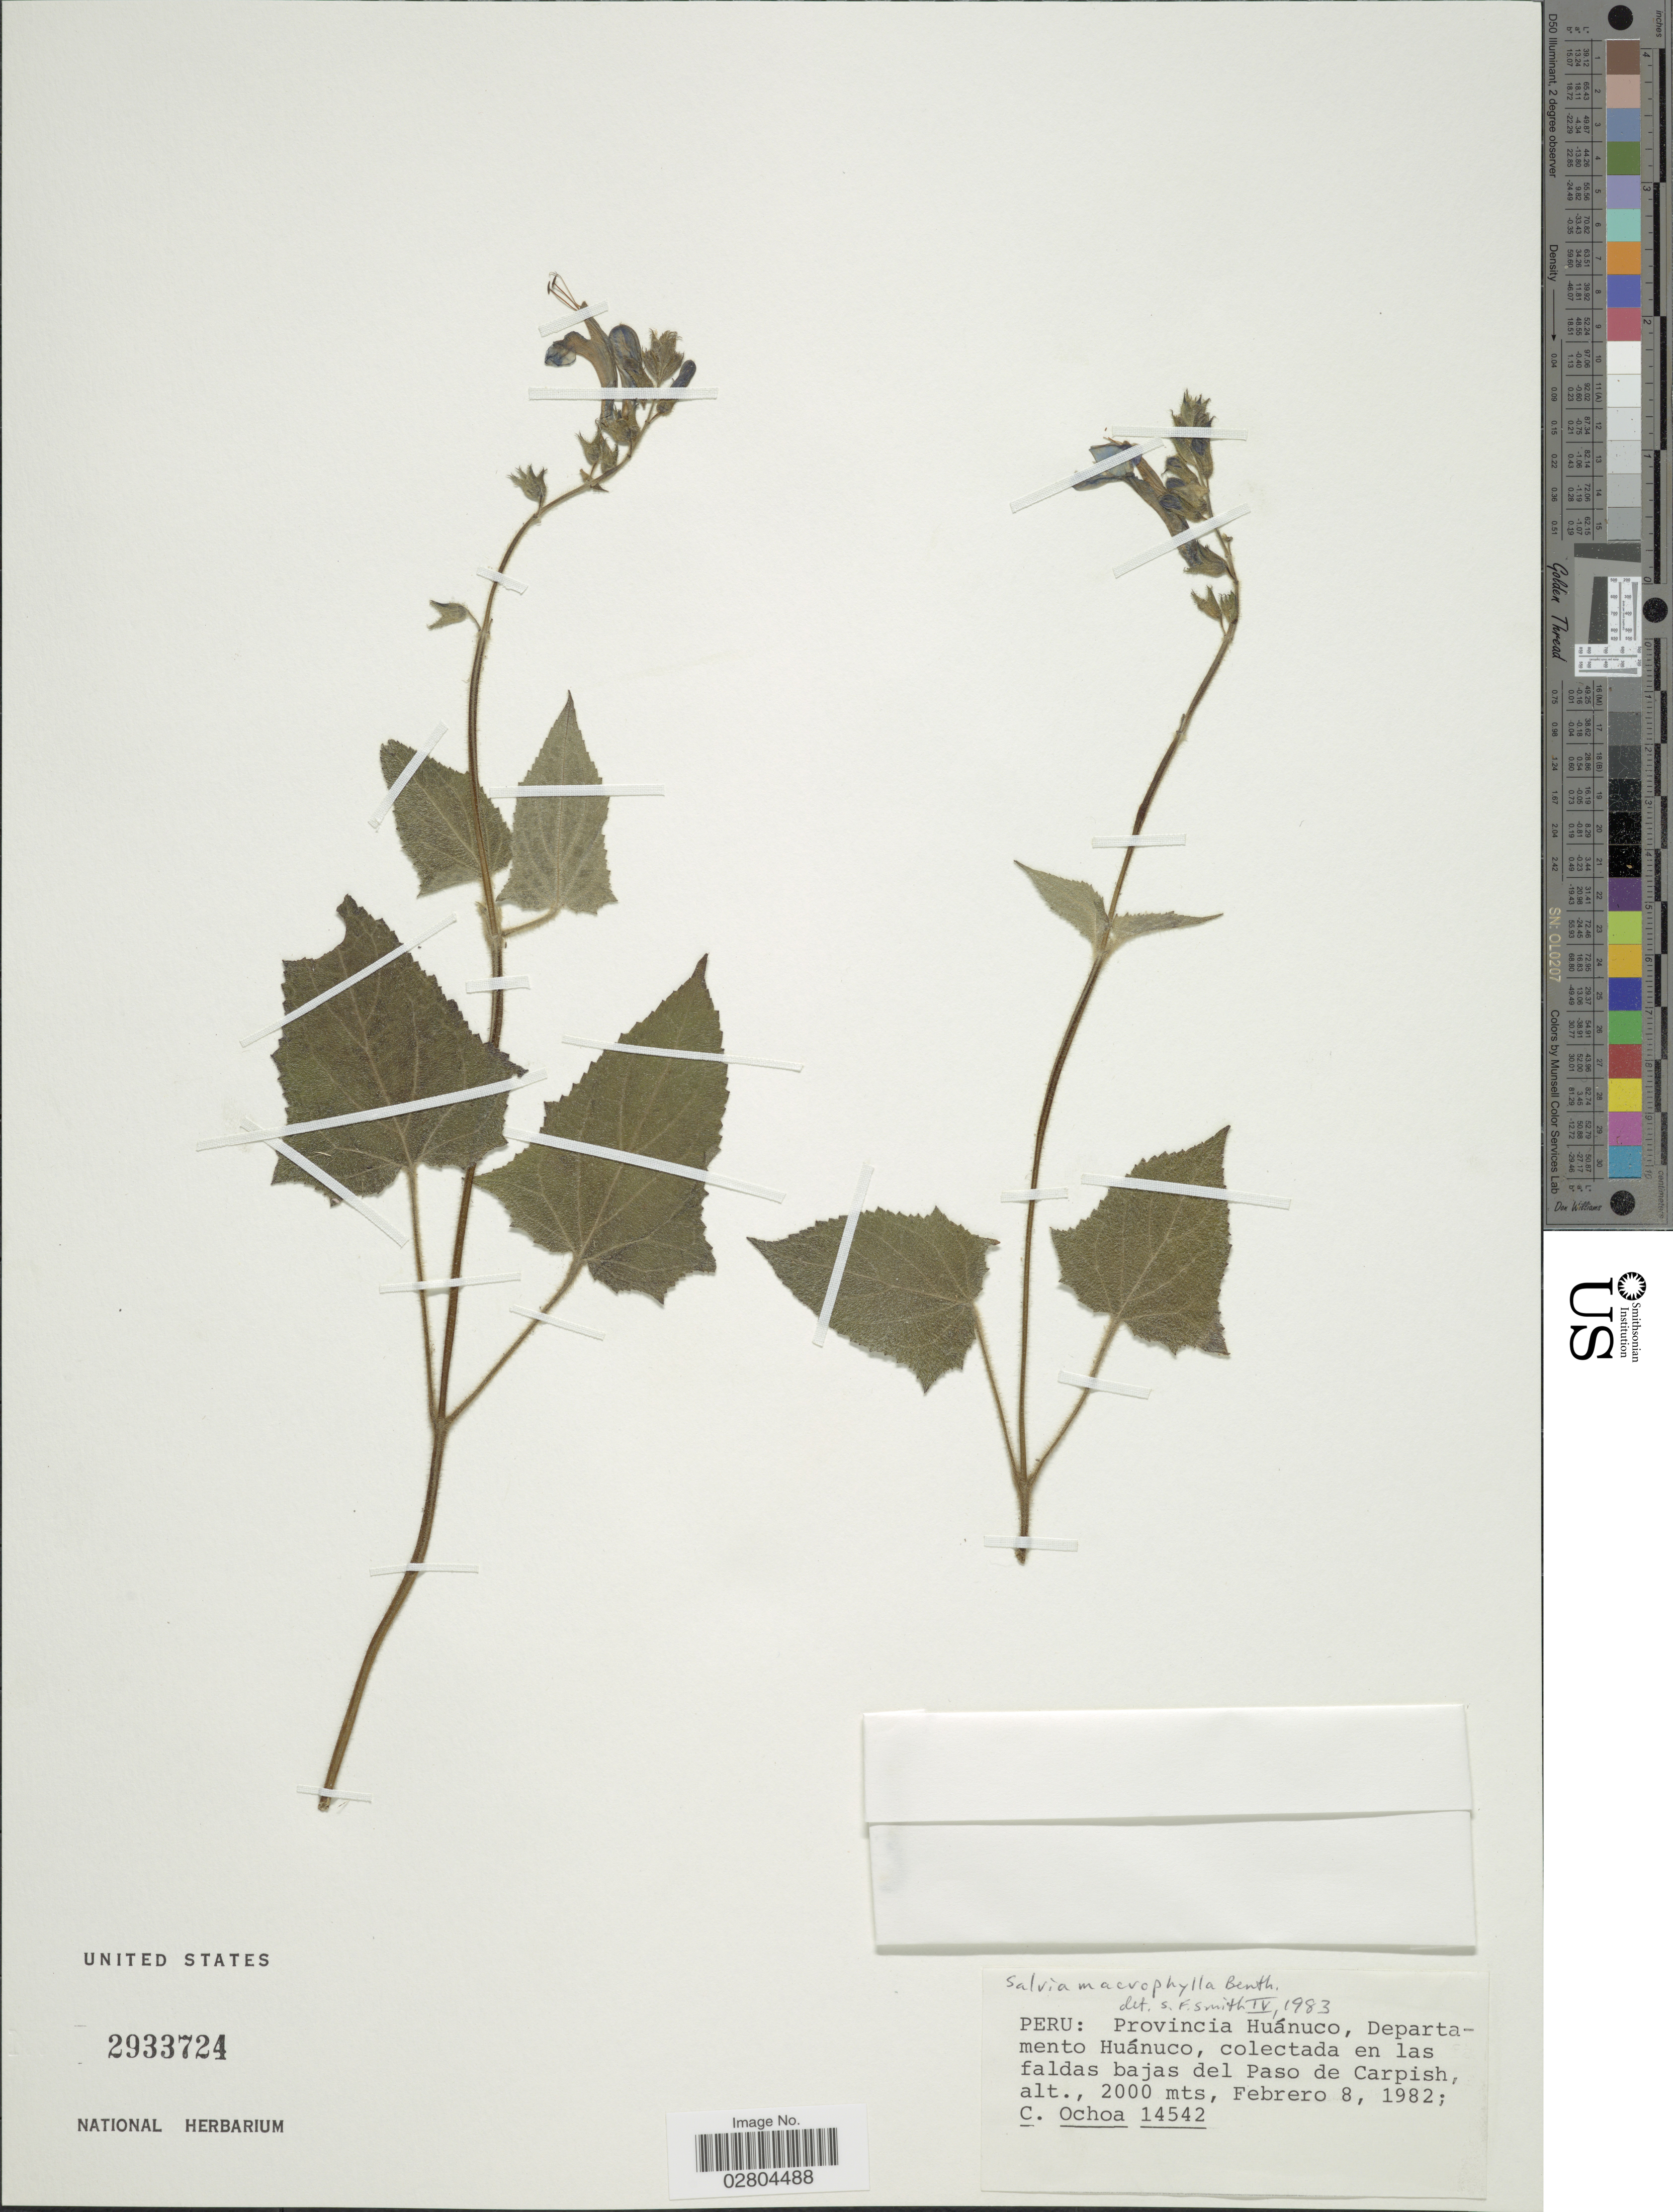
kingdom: Plantae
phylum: Tracheophyta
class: Magnoliopsida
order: Lamiales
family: Lamiaceae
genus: Salvia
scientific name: Salvia macrophylla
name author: Benth.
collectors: C. Ochoa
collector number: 14542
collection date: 1982-02-08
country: Peru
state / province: Huánuco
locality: Departamento Huánuco, colectada en las faldas bajas del Paso de Carpish.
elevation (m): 2000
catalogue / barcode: US 2933724